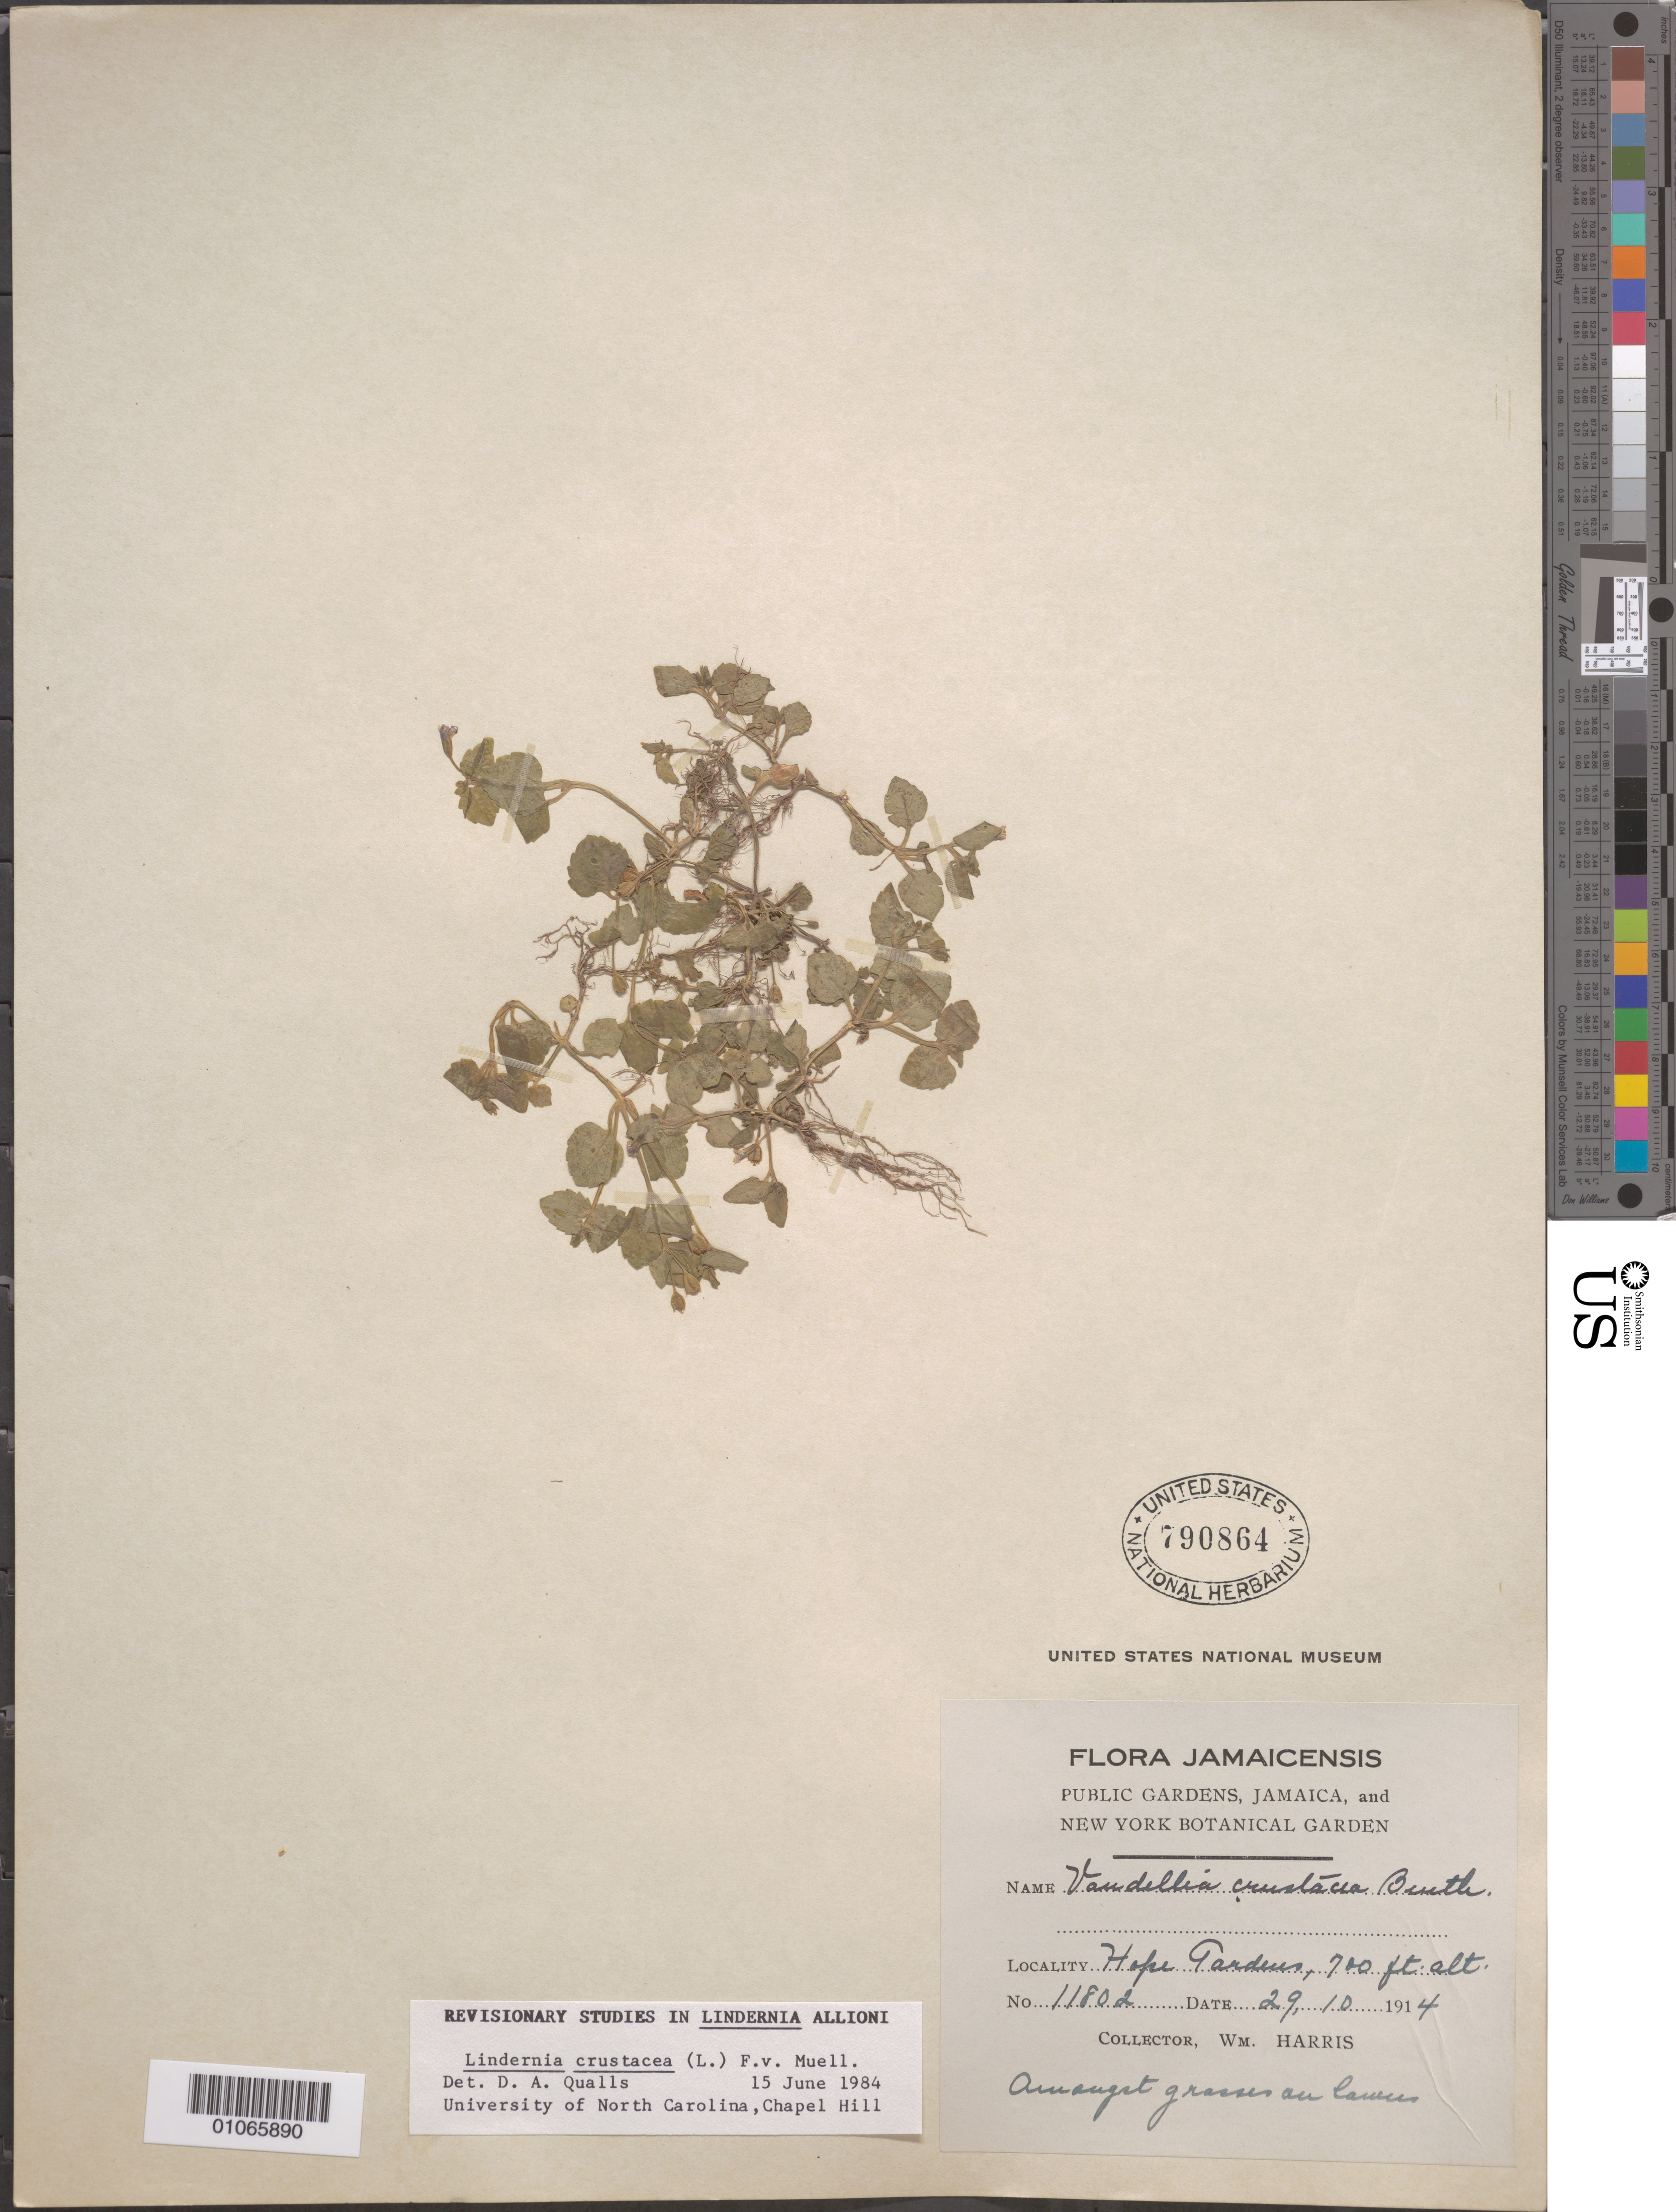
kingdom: Plantae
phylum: Tracheophyta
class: Magnoliopsida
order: Lamiales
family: Linderniaceae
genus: Lindernia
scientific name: Lindernia crustacea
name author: (L.) F. Muell.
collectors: W. Harris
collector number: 11802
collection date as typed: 29 Oct 1914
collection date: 1914-10-29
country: Jamaica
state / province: Kingston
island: Jamaica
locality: Hope Gardens, amonst grasses on lawn.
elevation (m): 219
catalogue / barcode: US 790864